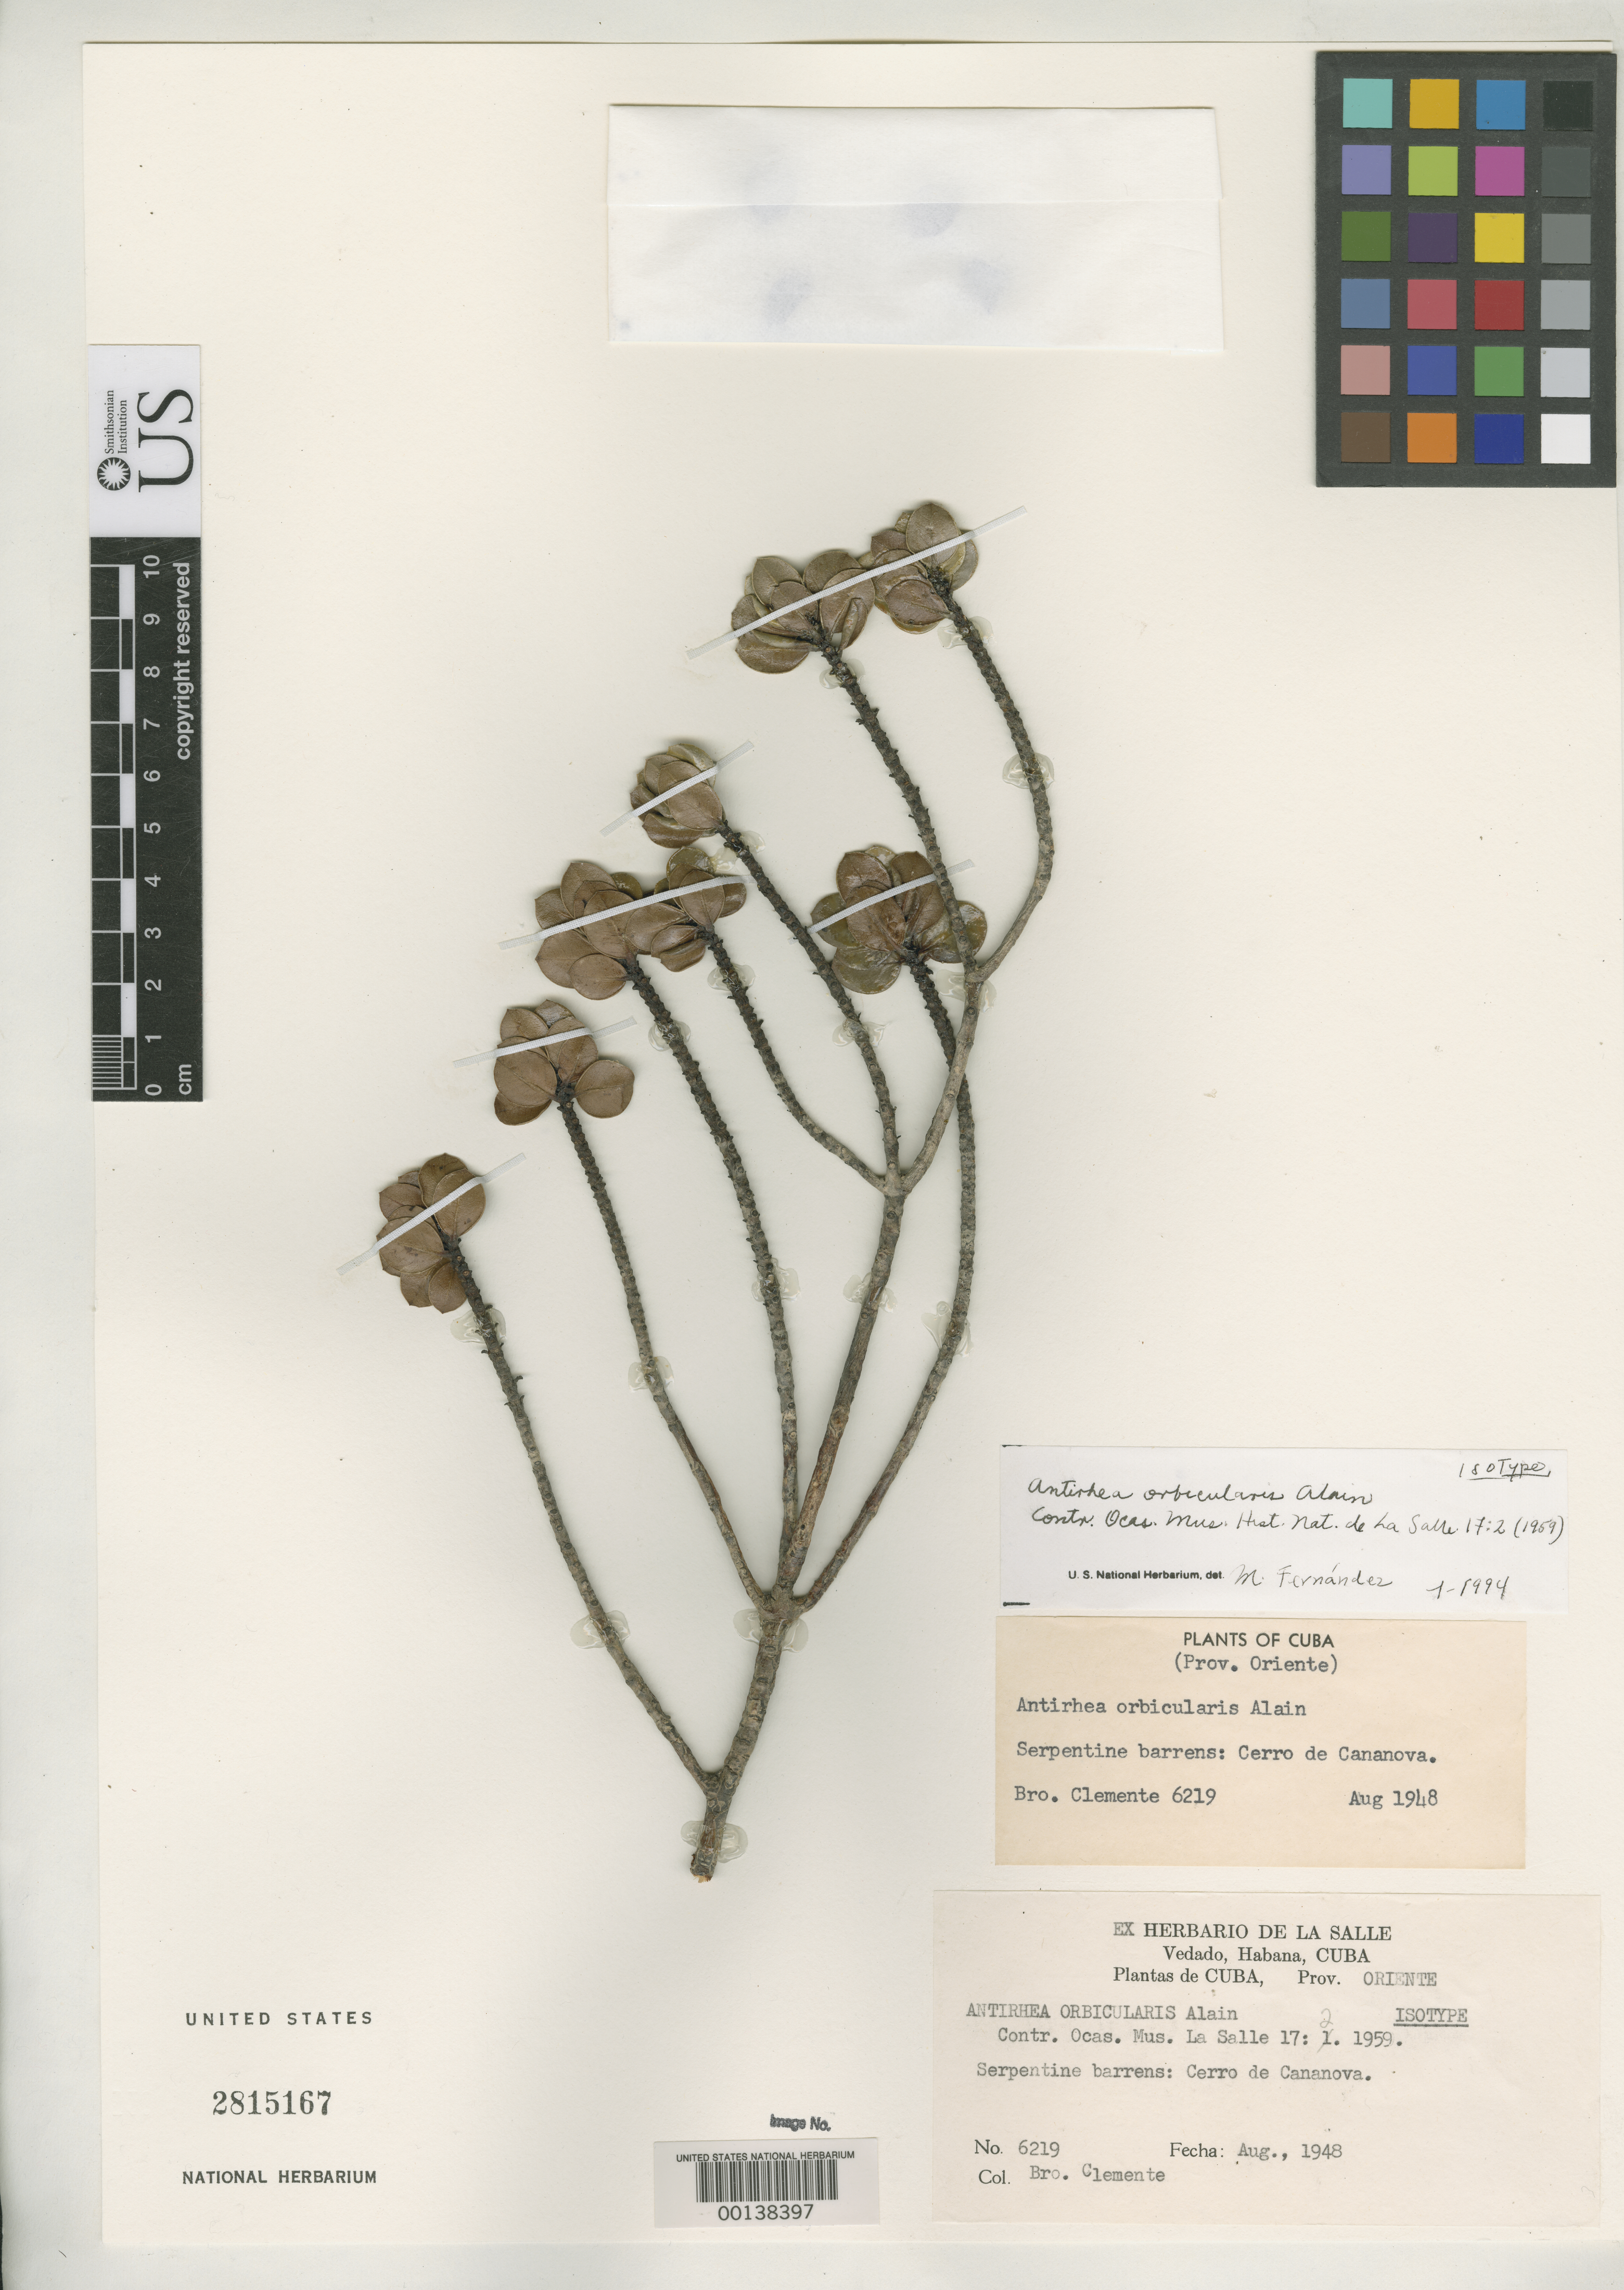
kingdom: Plantae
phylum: Tracheophyta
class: Magnoliopsida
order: Gentianales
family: Rubiaceae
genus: Antirhea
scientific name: Antirhea orbicularis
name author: Alain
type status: Isotype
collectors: A. Clément Téteau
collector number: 6219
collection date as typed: Aug 1948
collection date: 1948-08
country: Cuba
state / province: Oriente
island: Greater Antilles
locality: Cerro de Cananova.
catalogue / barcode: US 2815167